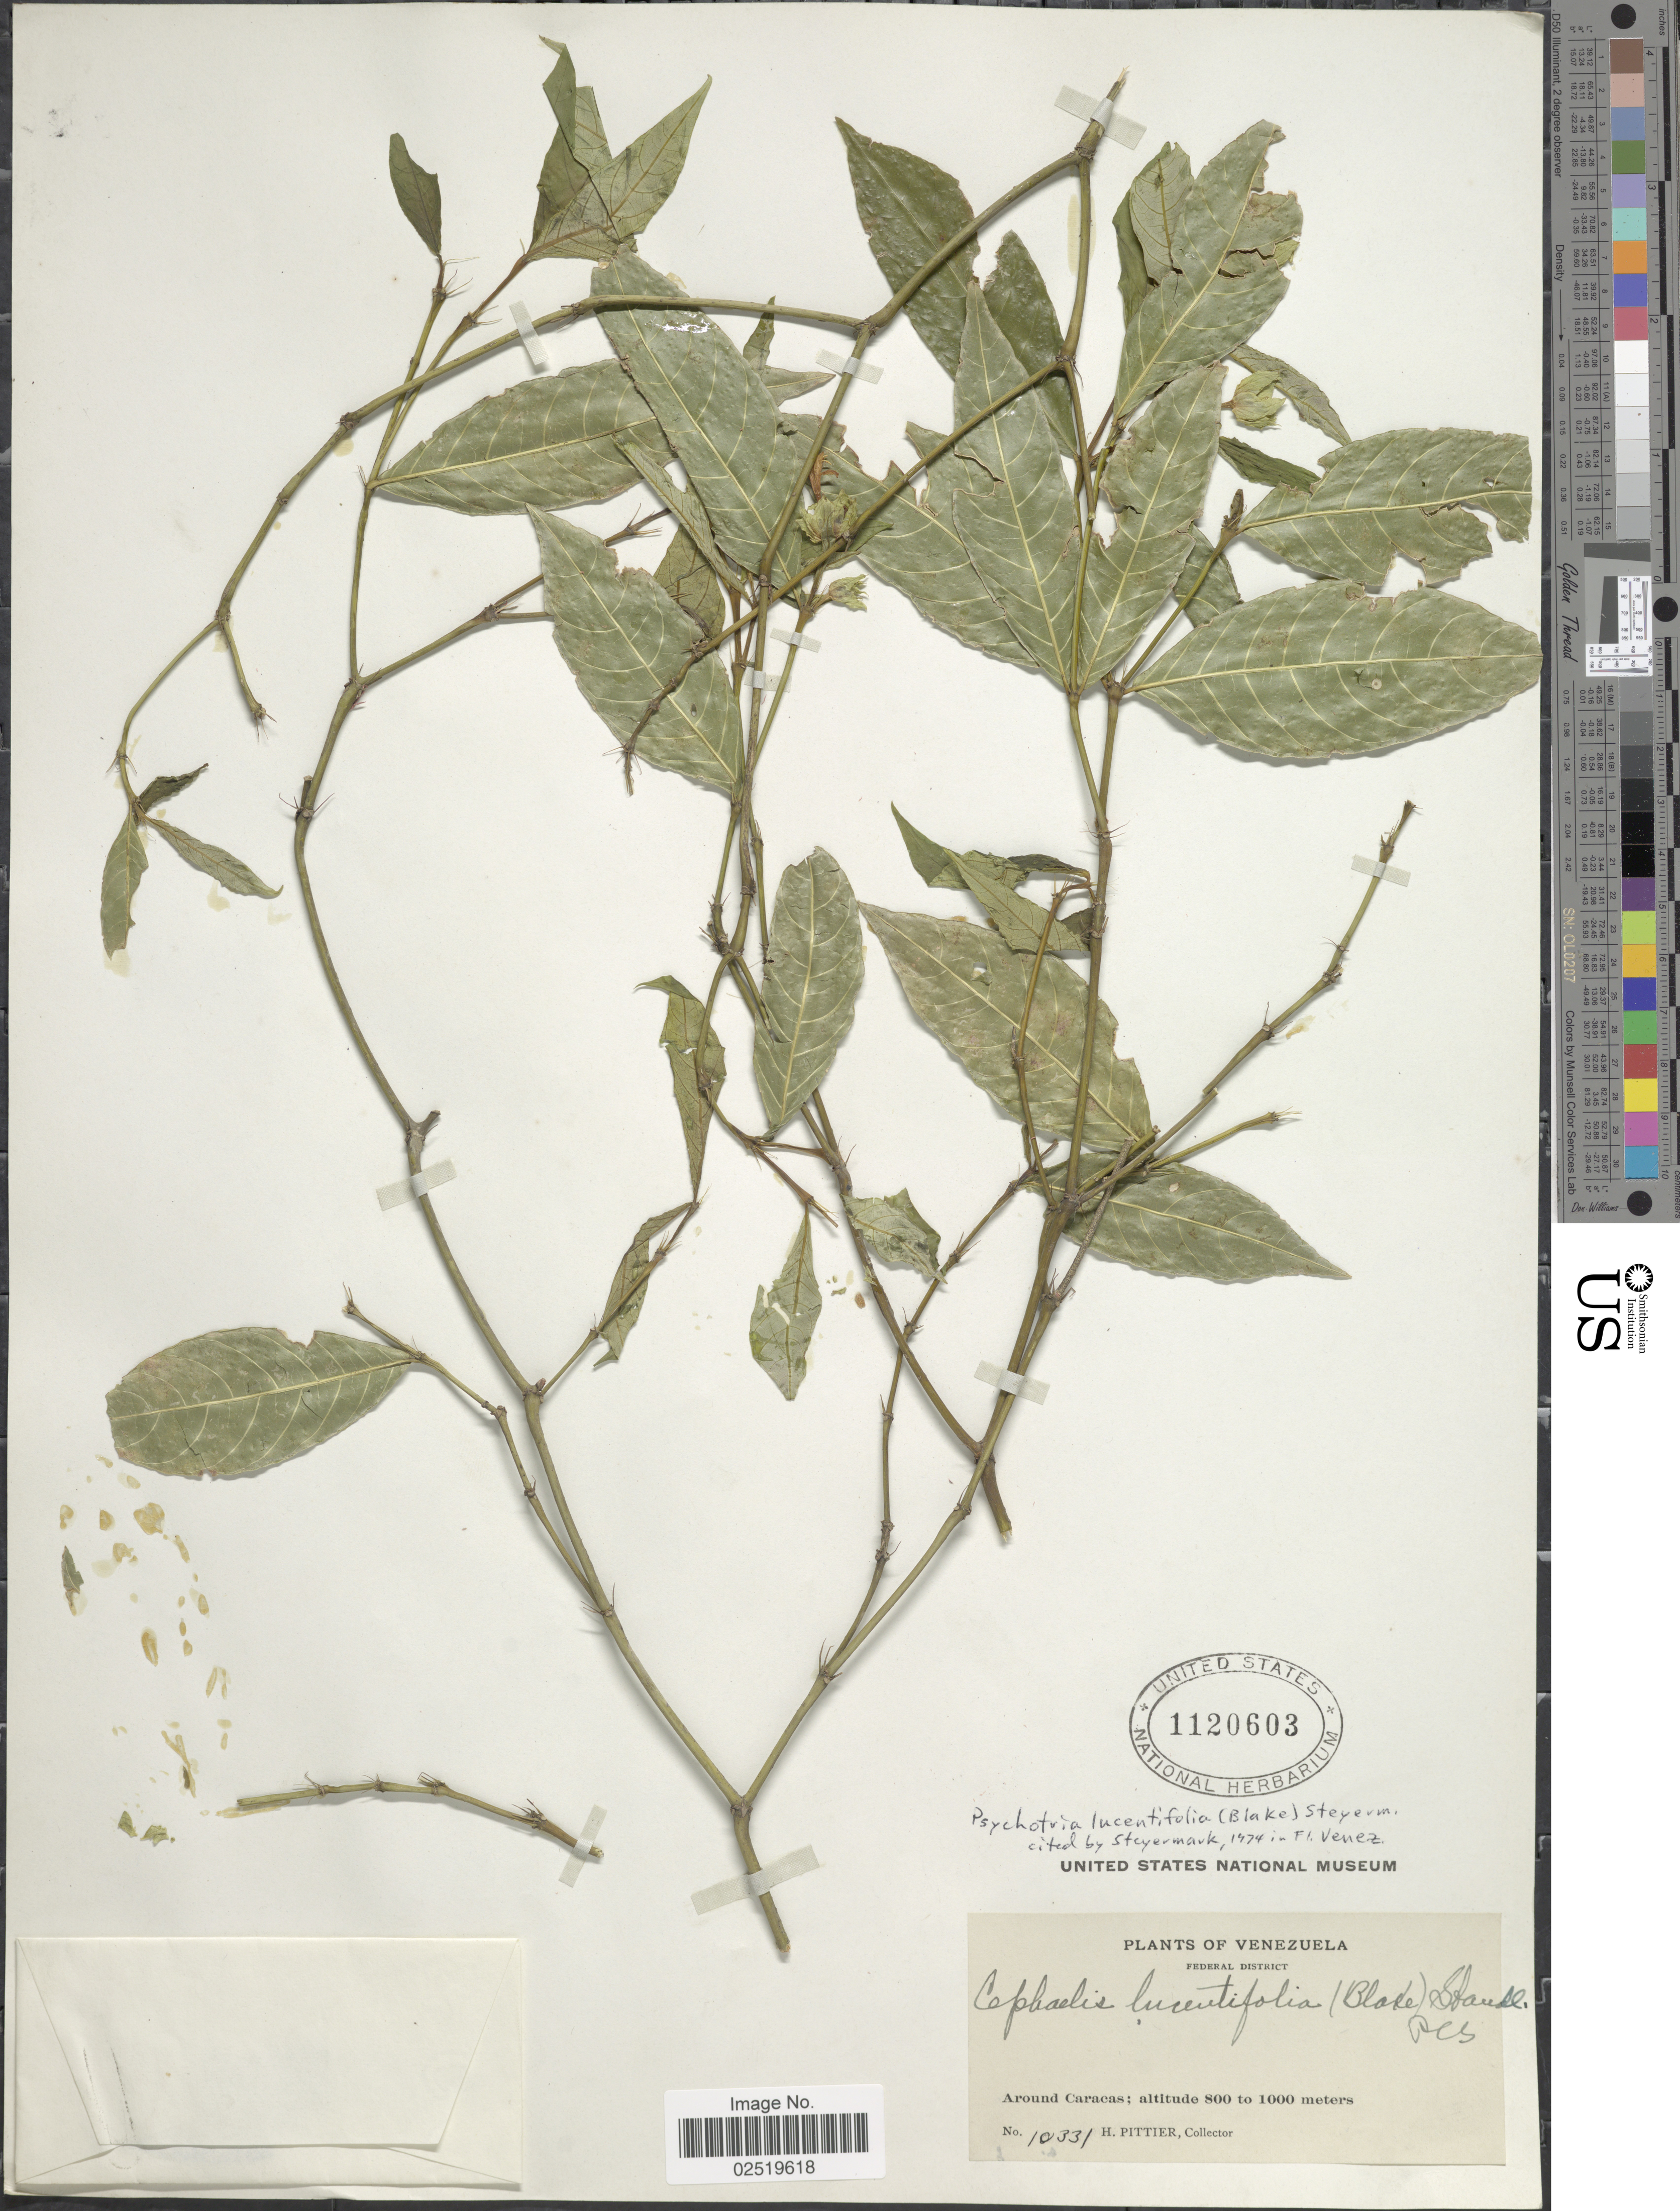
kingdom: Plantae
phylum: Tracheophyta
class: Magnoliopsida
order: Gentianales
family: Rubiaceae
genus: Psychotria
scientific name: Psychotria lucentifolia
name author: (S.F. Blake) Steyerm.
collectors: H. F. Pittier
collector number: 10331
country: Venezuela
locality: Federal District, around Caracas.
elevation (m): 800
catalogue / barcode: US 1120603